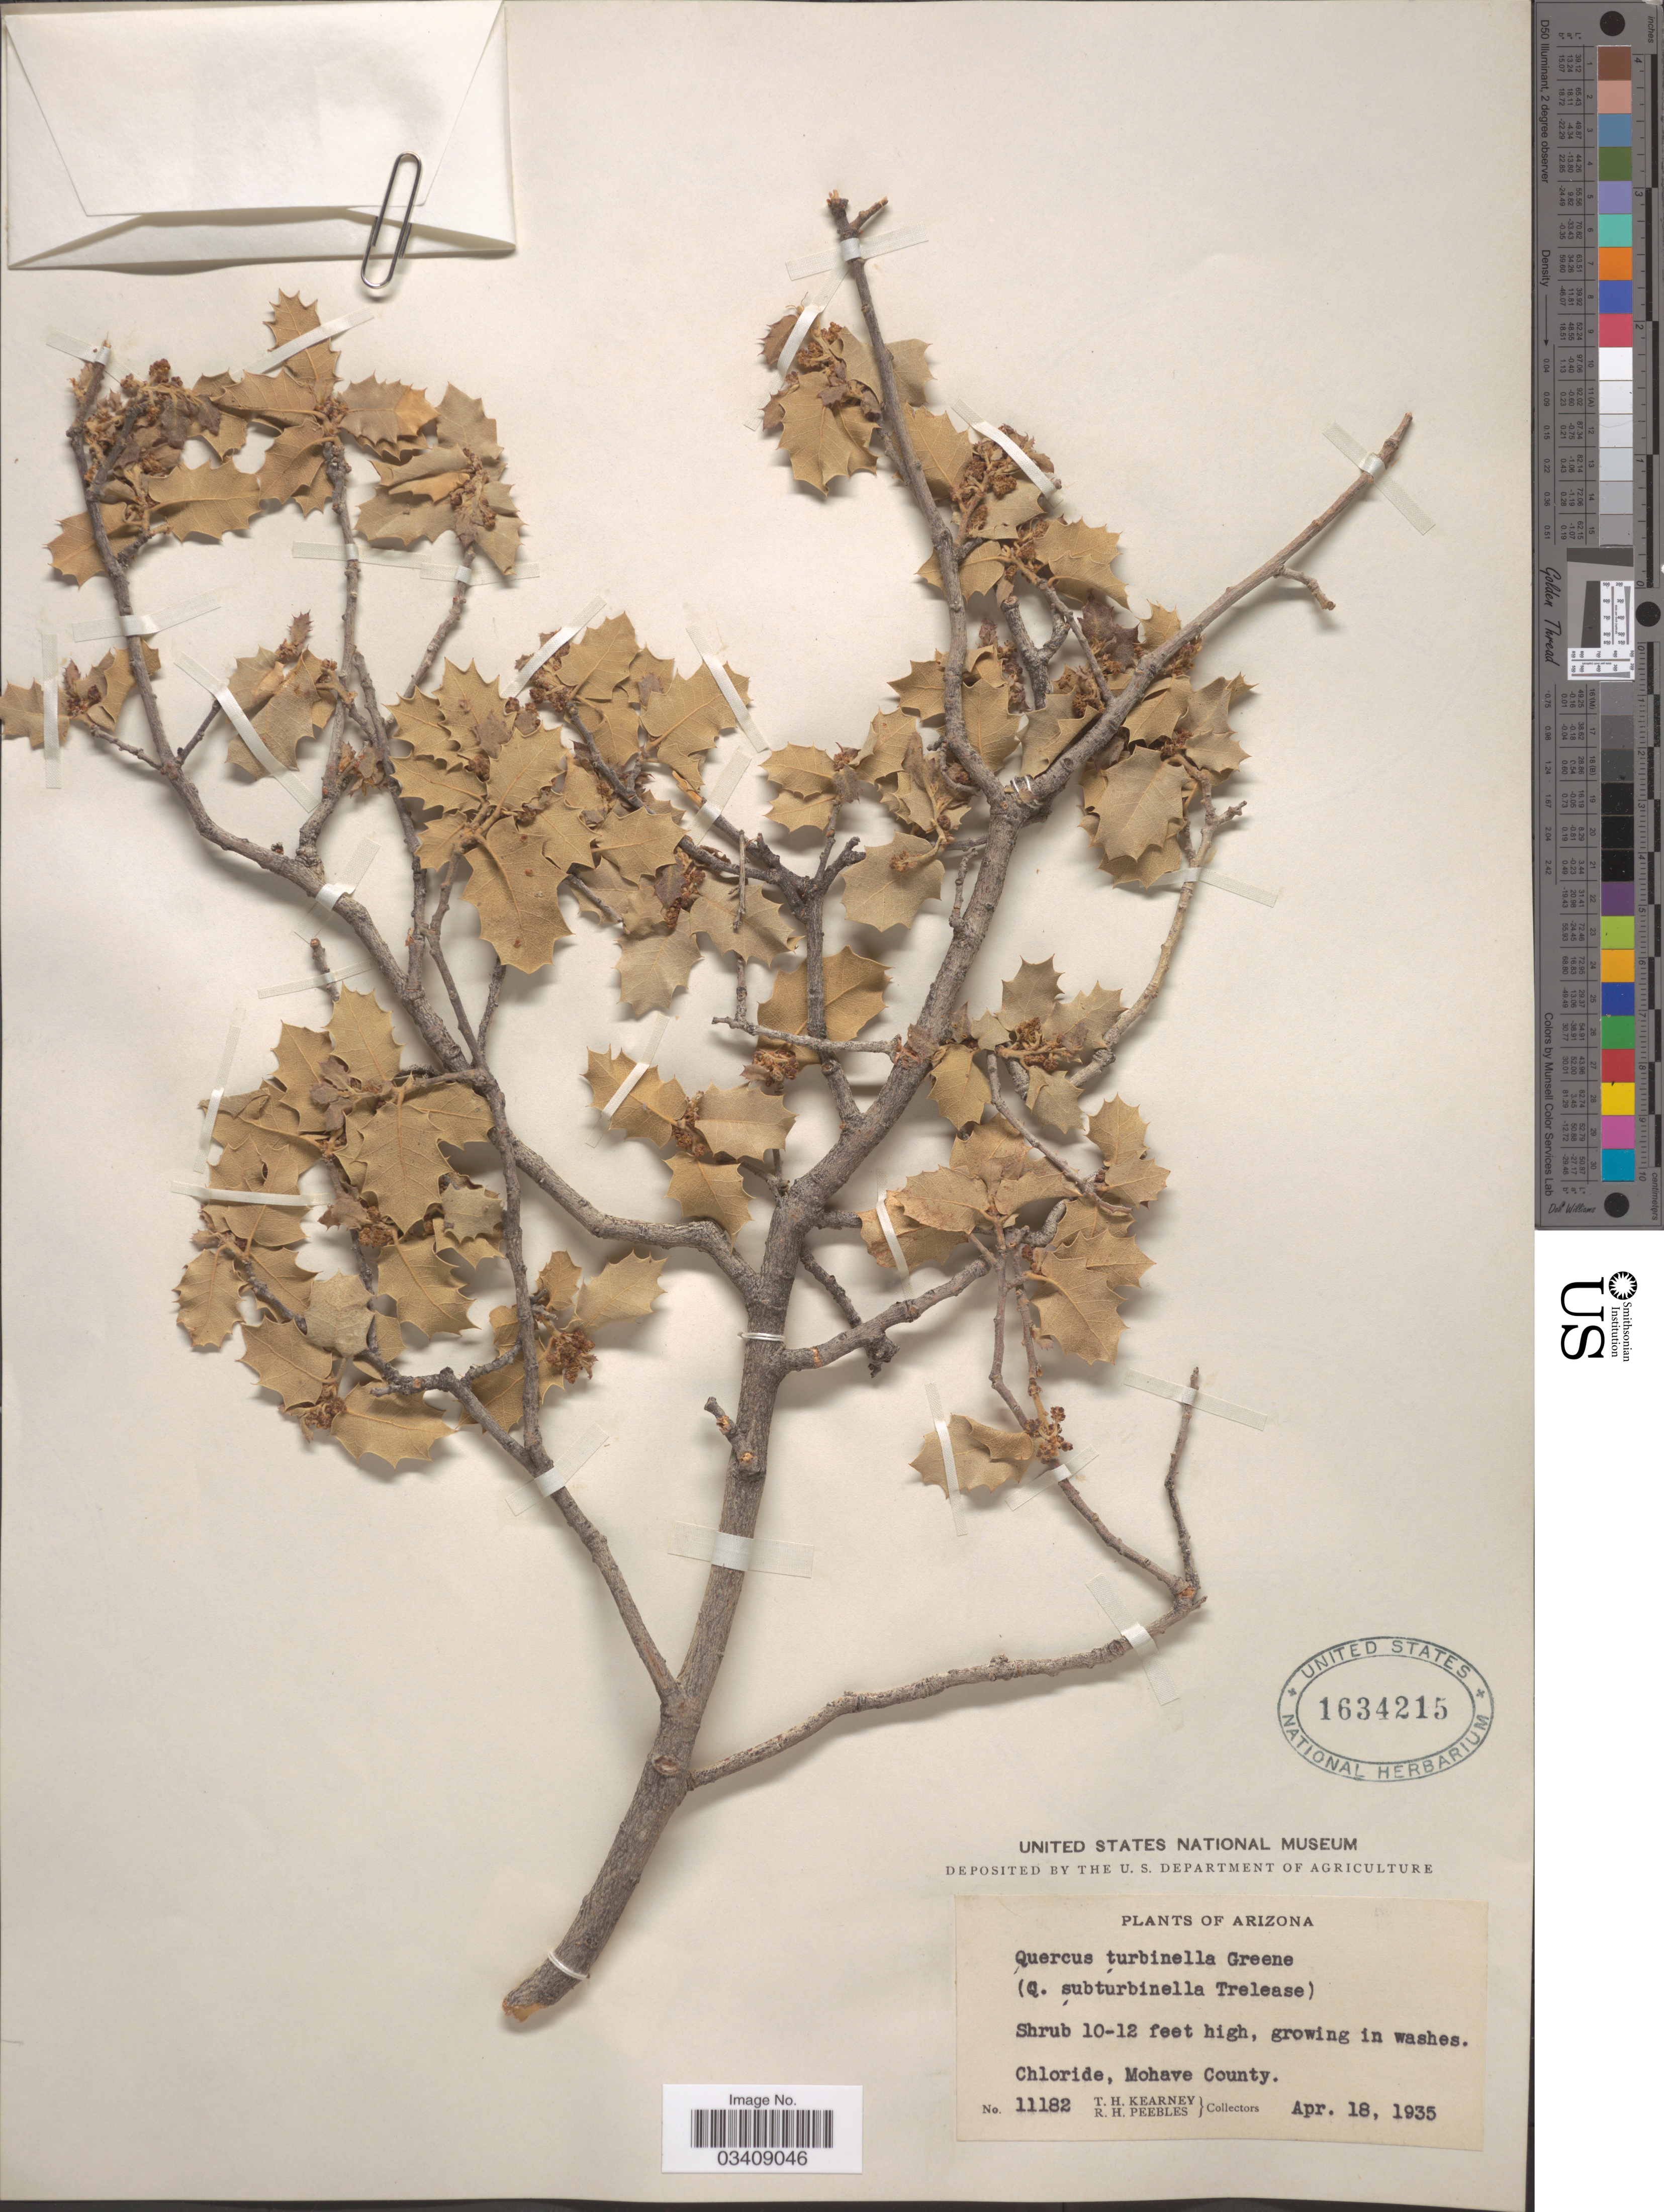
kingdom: Plantae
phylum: Tracheophyta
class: Magnoliopsida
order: Fagales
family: Fagaceae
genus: Quercus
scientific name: Quercus turbinella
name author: Greene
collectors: T. H. Kearney & R. H. Peebles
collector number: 11182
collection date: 1935-04-18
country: United States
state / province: Arizona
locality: Chloride, Mohave County.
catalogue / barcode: US 1634215